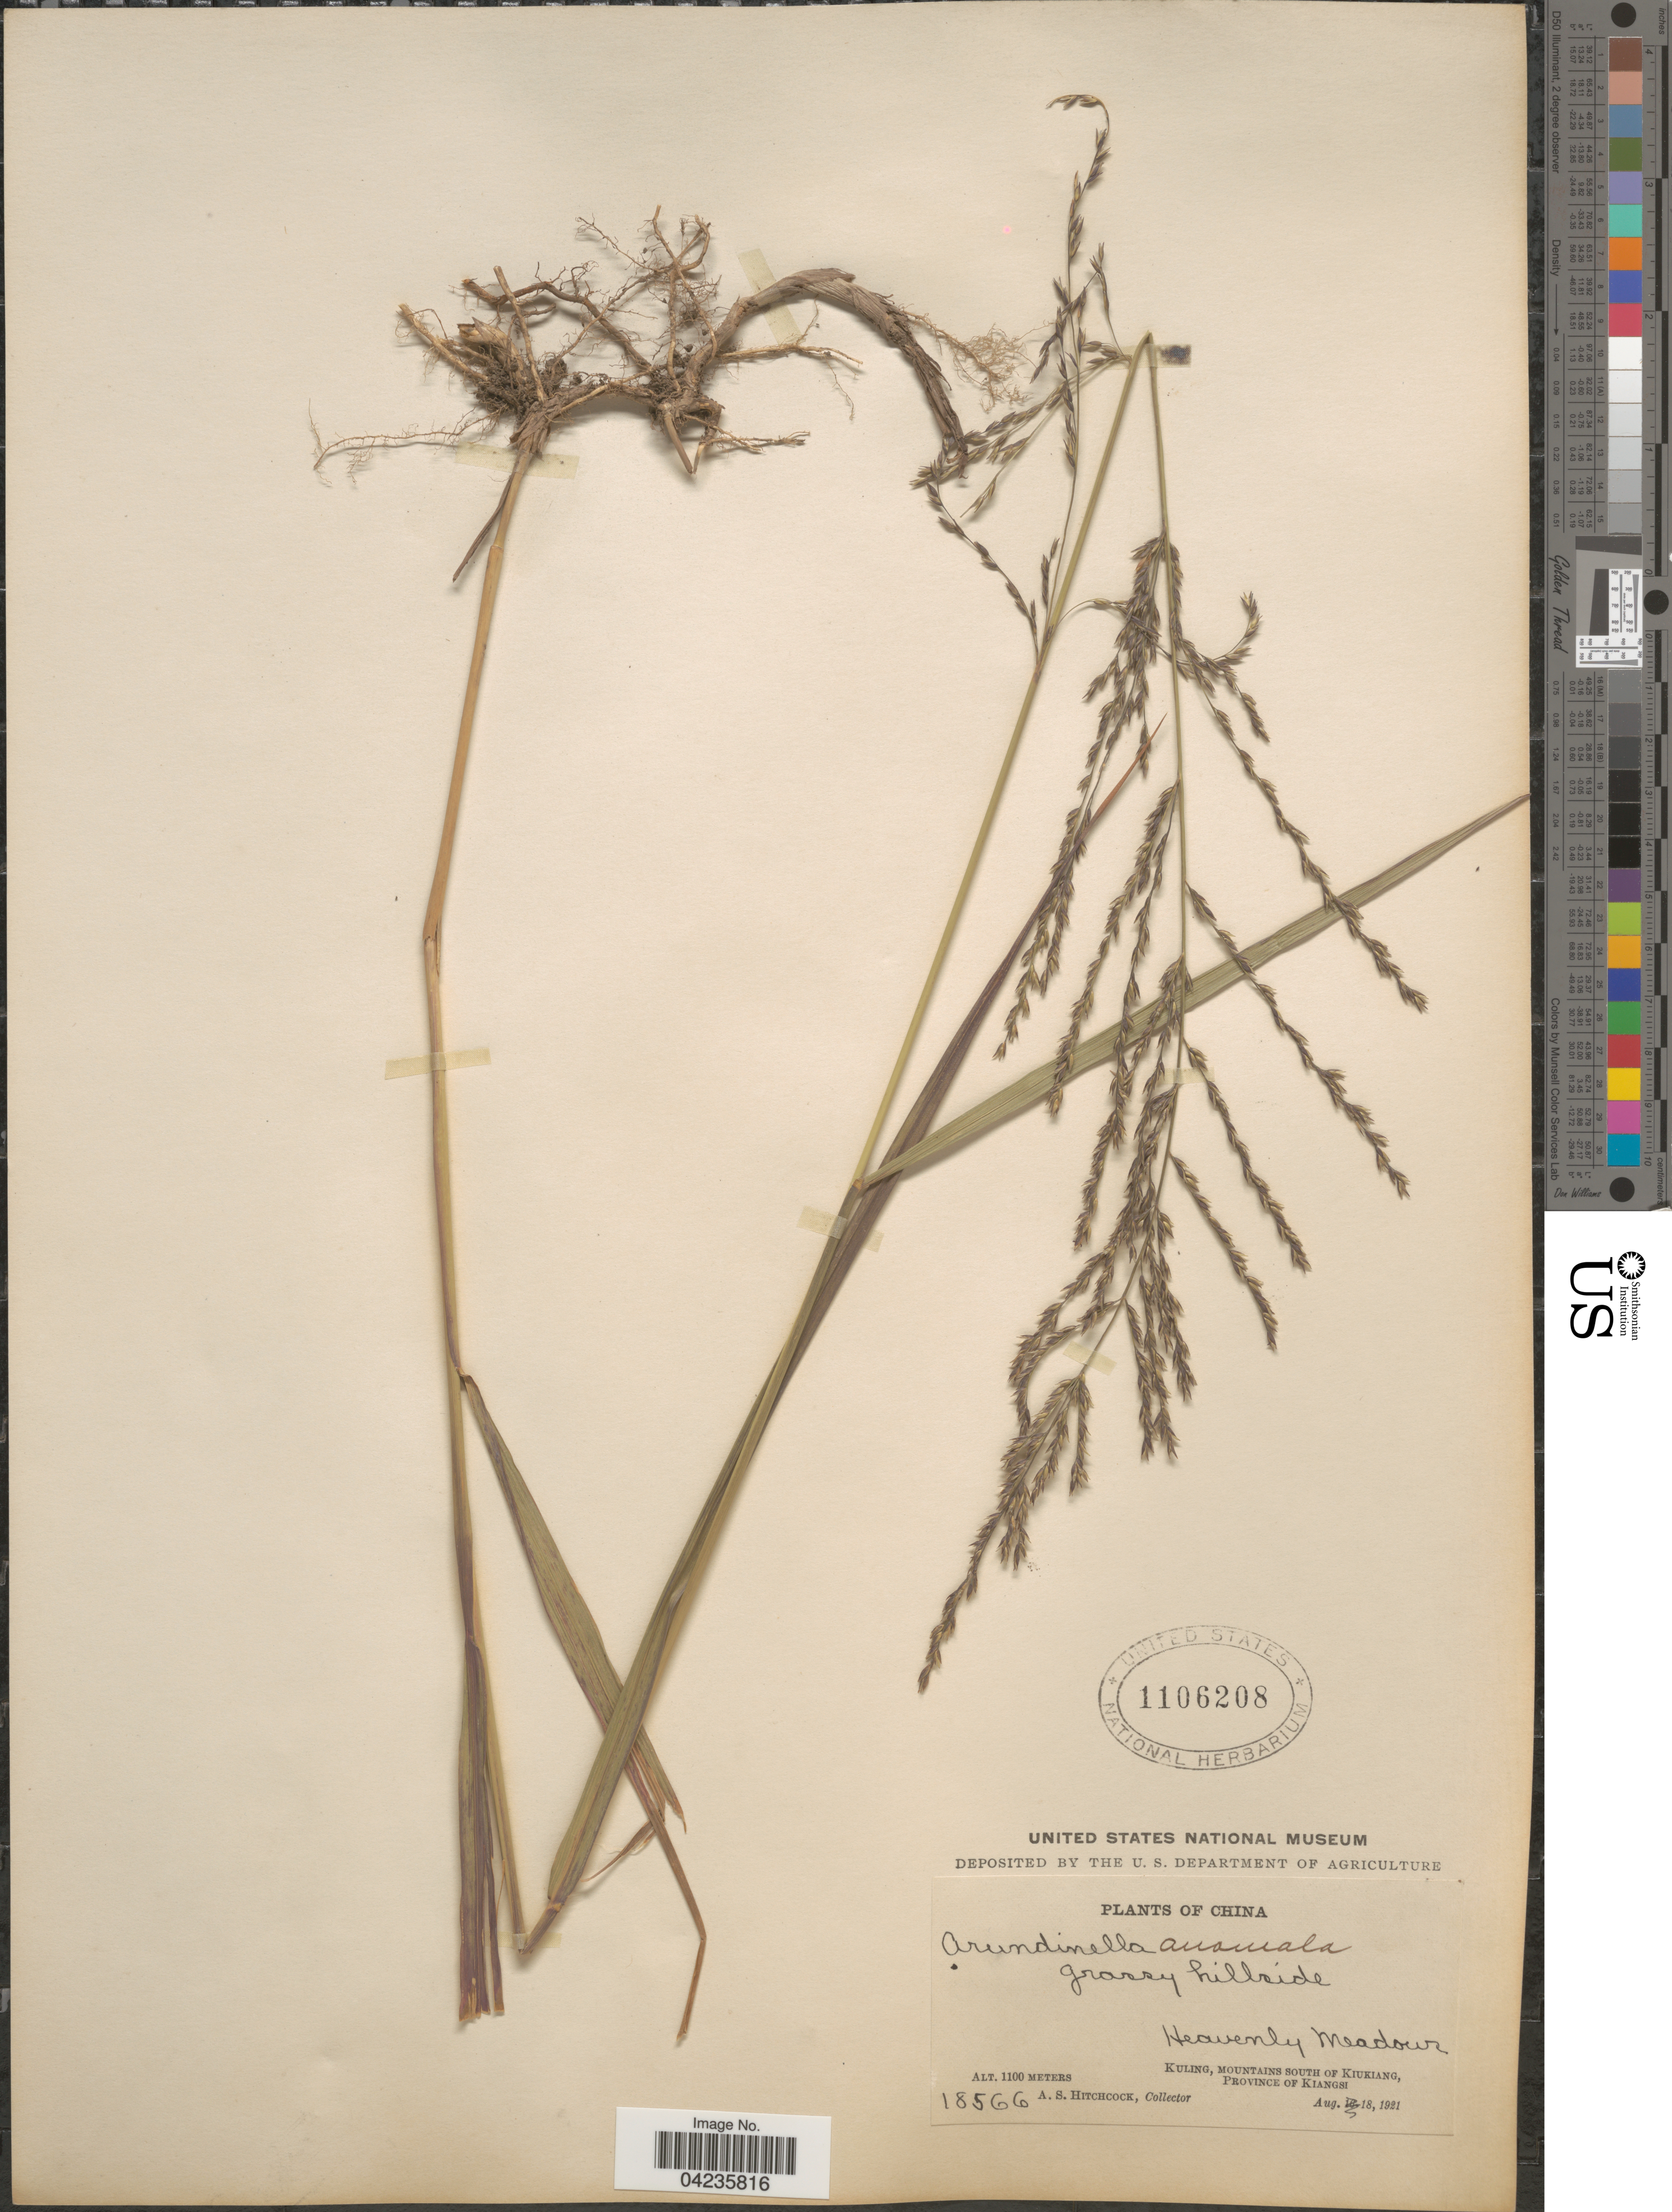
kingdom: Plantae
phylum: Tracheophyta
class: Liliopsida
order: Poales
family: Poaceae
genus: Arundinella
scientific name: Arundinella hirta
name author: (Thunb.) Tanaka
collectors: A. S. Hitchcock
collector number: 18566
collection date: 1921-08-18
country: China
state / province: Jiangxi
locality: Heavenly Meadows. Kuling, mountains South of Kiukiang, Province of Kiangsi.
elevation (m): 1100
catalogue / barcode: US 1106208